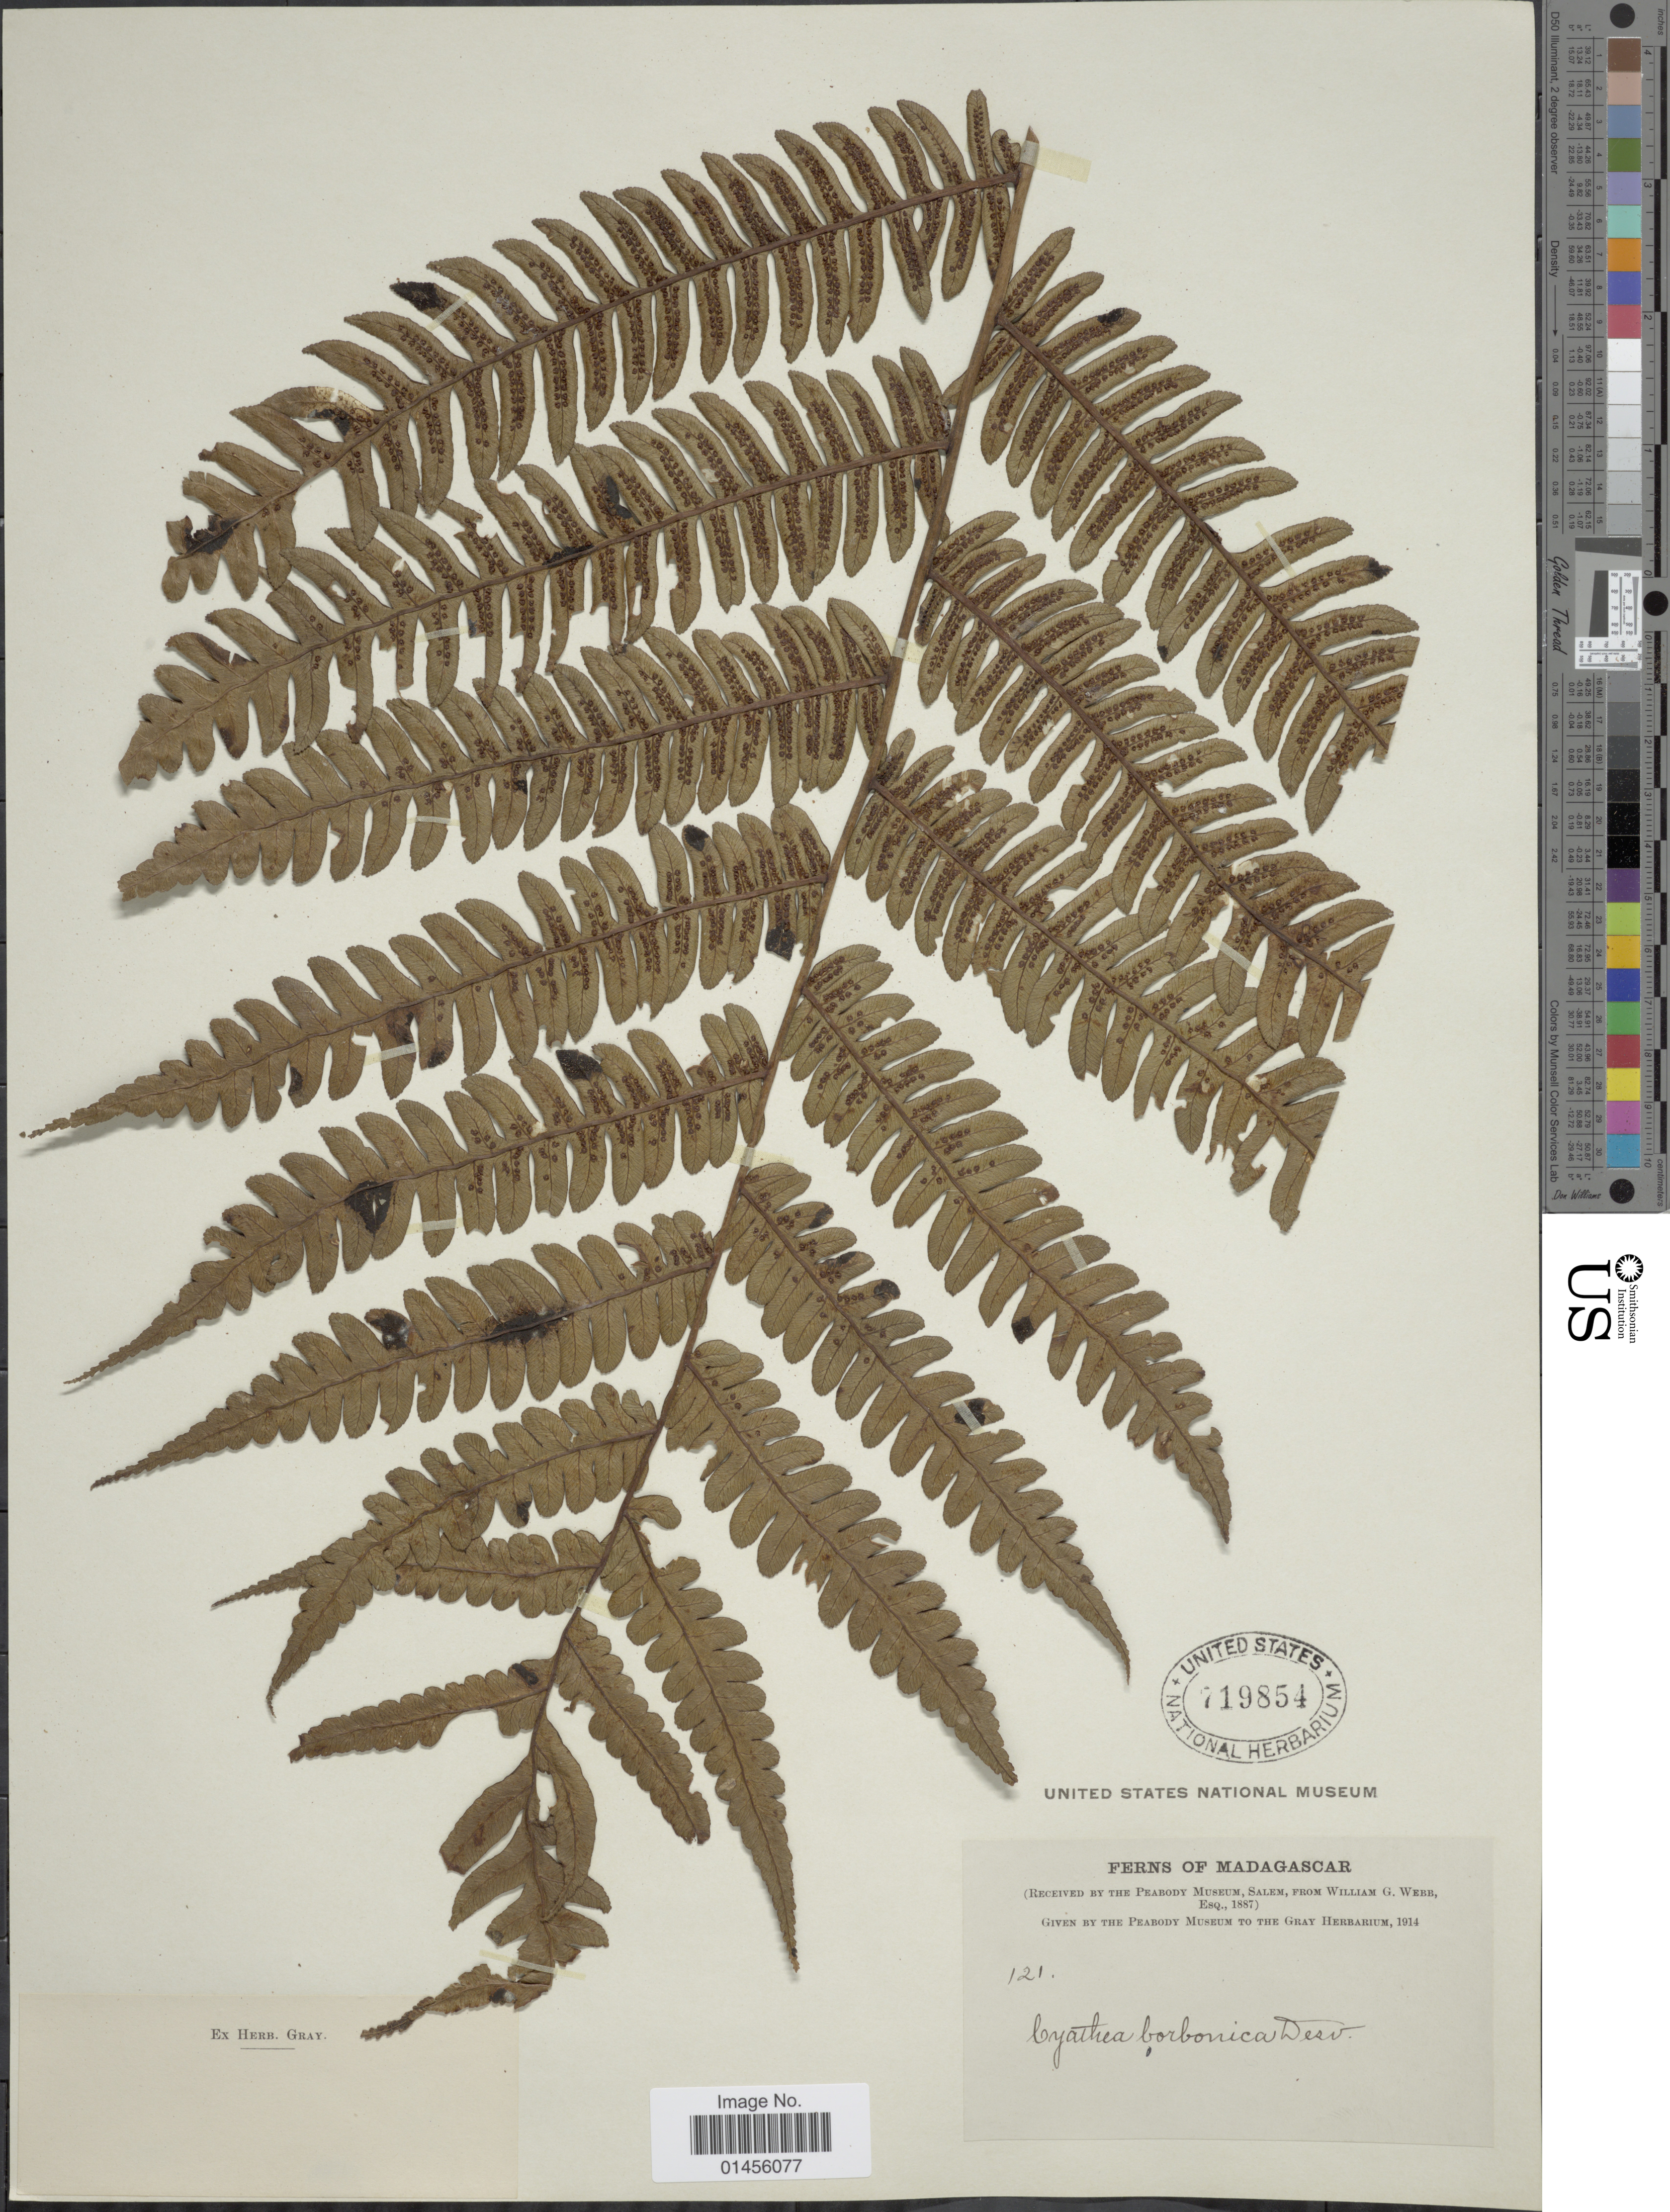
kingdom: Plantae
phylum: Tracheophyta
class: Polypodiopsida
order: Cyatheales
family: Cyatheaceae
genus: Alsophila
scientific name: Alsophila borbonica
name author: (Desv.) R.M. Tryon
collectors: W. Webb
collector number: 121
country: Madagascar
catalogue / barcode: US 719854